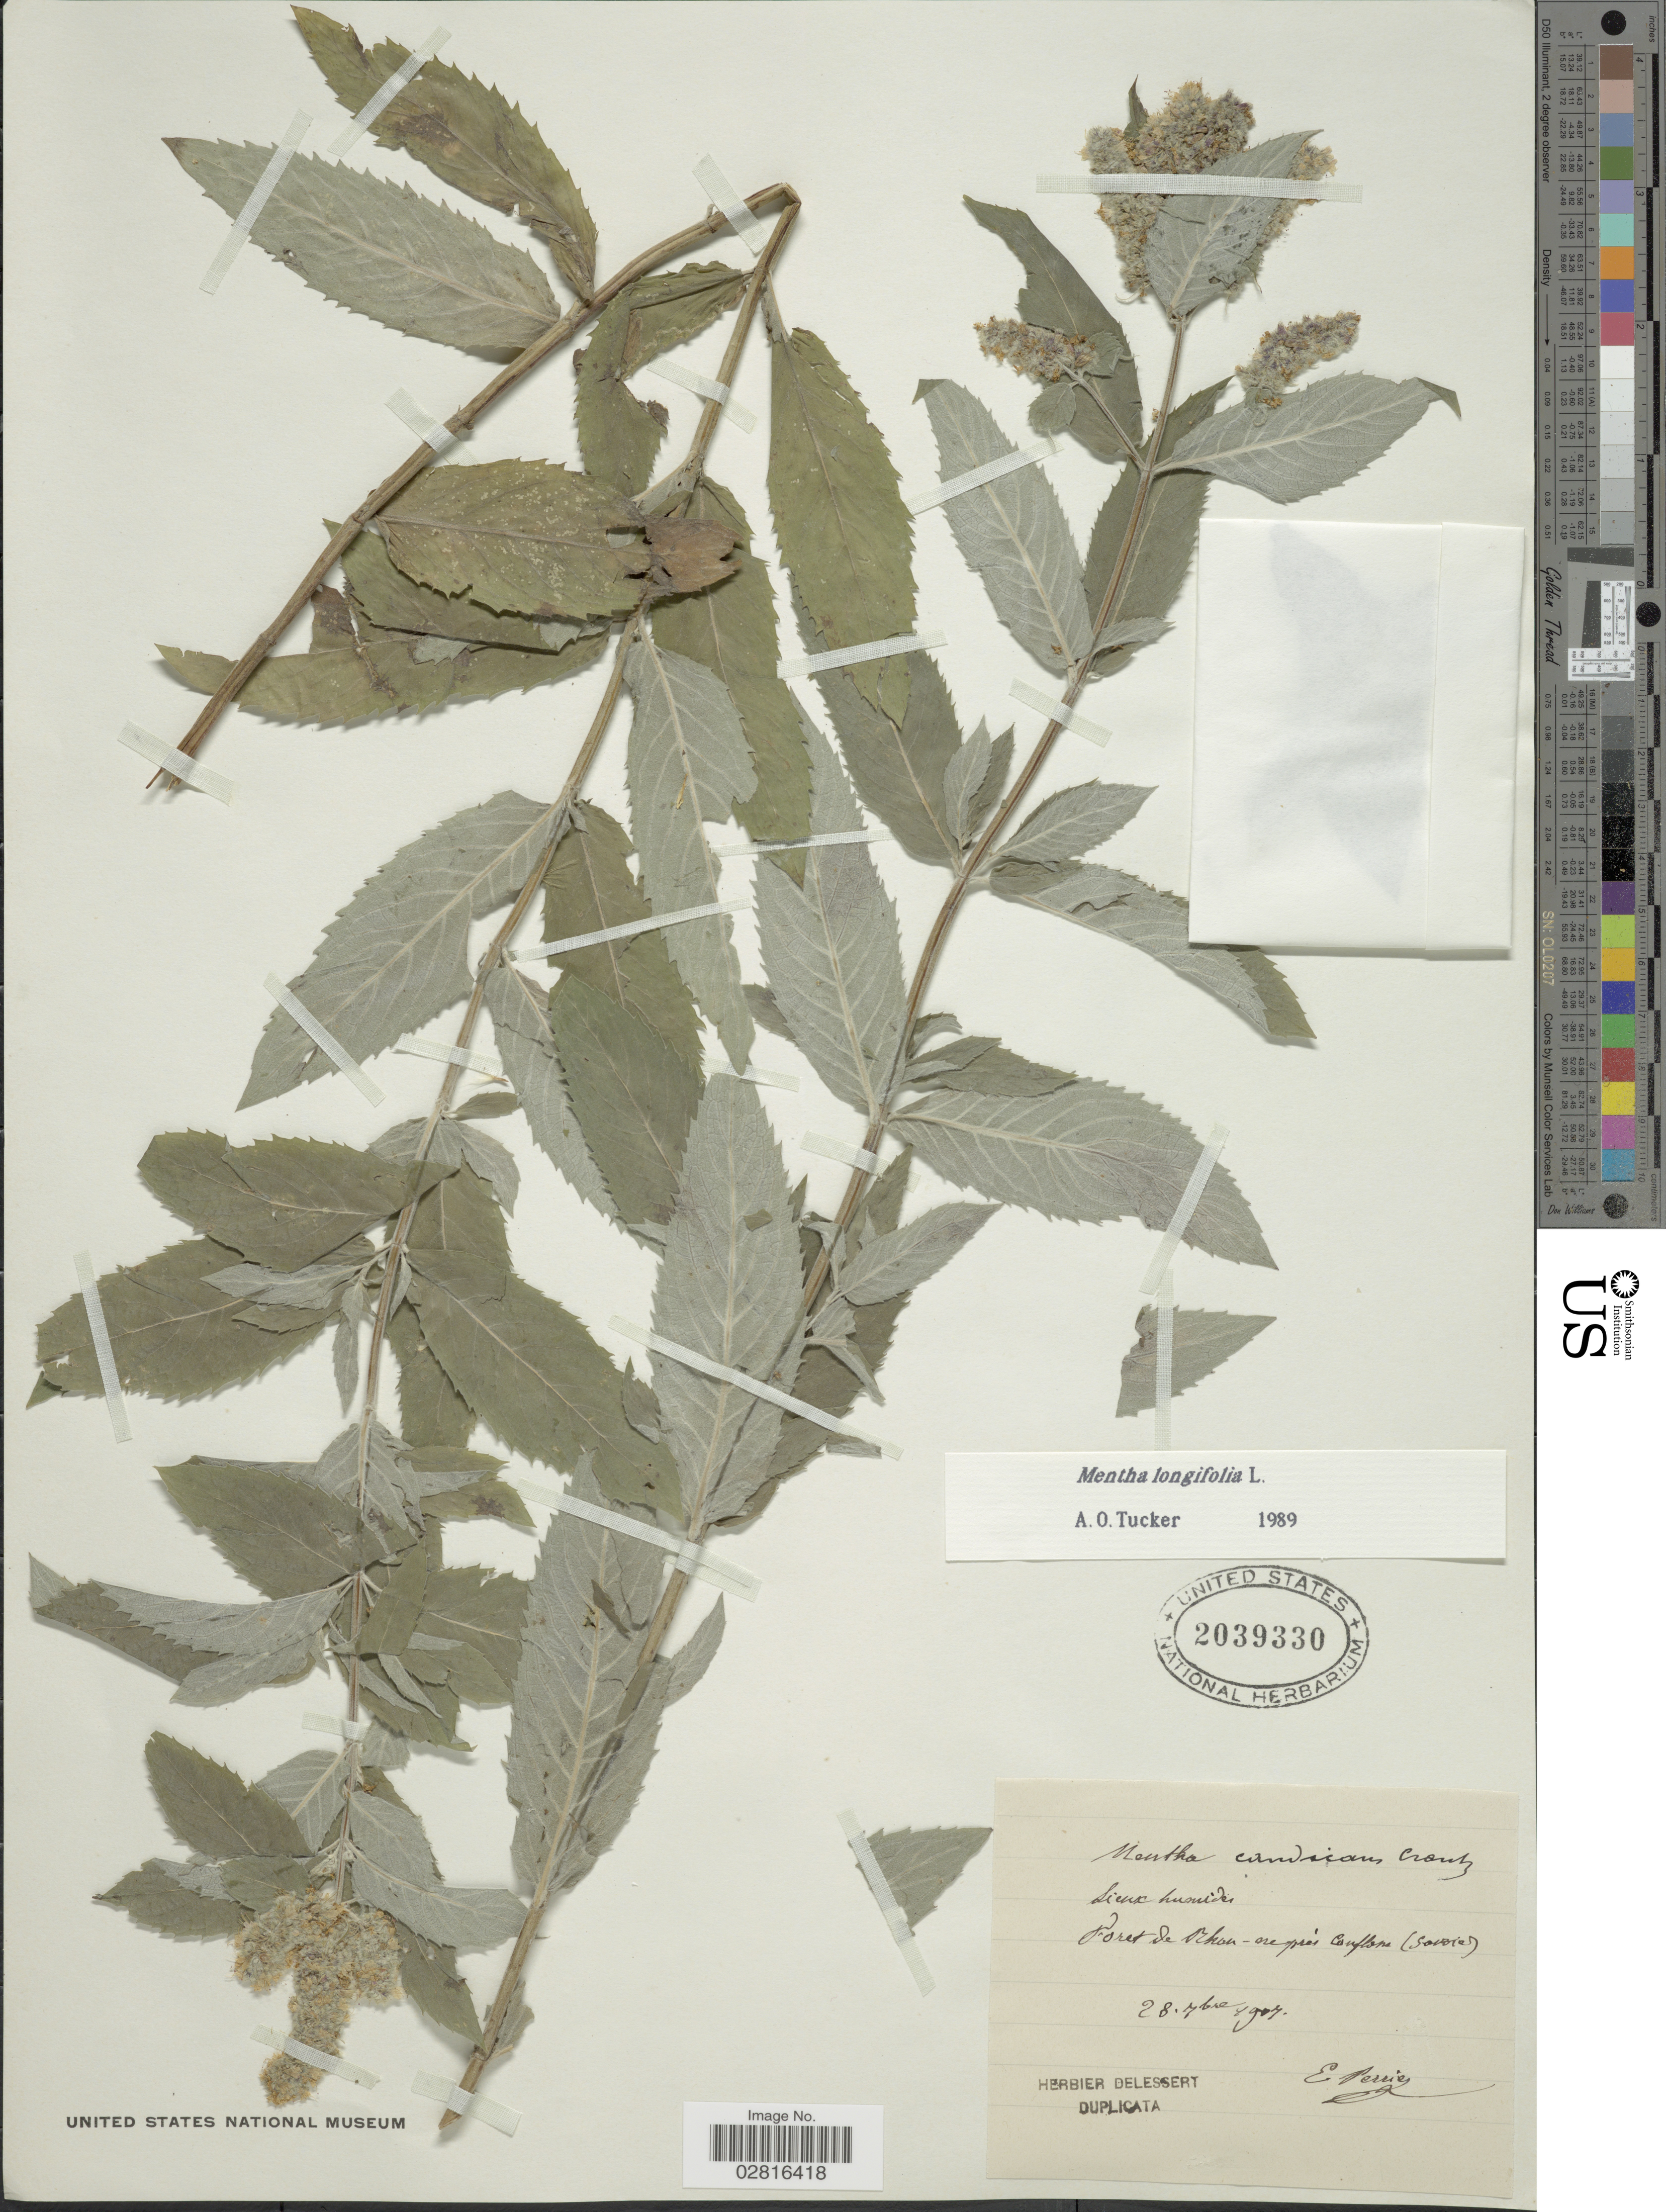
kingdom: Plantae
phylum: Tracheophyta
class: Magnoliopsida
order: Lamiales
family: Lamiaceae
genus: Mentha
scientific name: Mentha longifolia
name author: (L.) L.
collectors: E. Perrier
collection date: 1907-09-28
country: France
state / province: Auvergne-Rhône-Alpes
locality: Foret de Bhon-ore [interpreted] près Conflans (Savoie).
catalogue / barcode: US 2039330